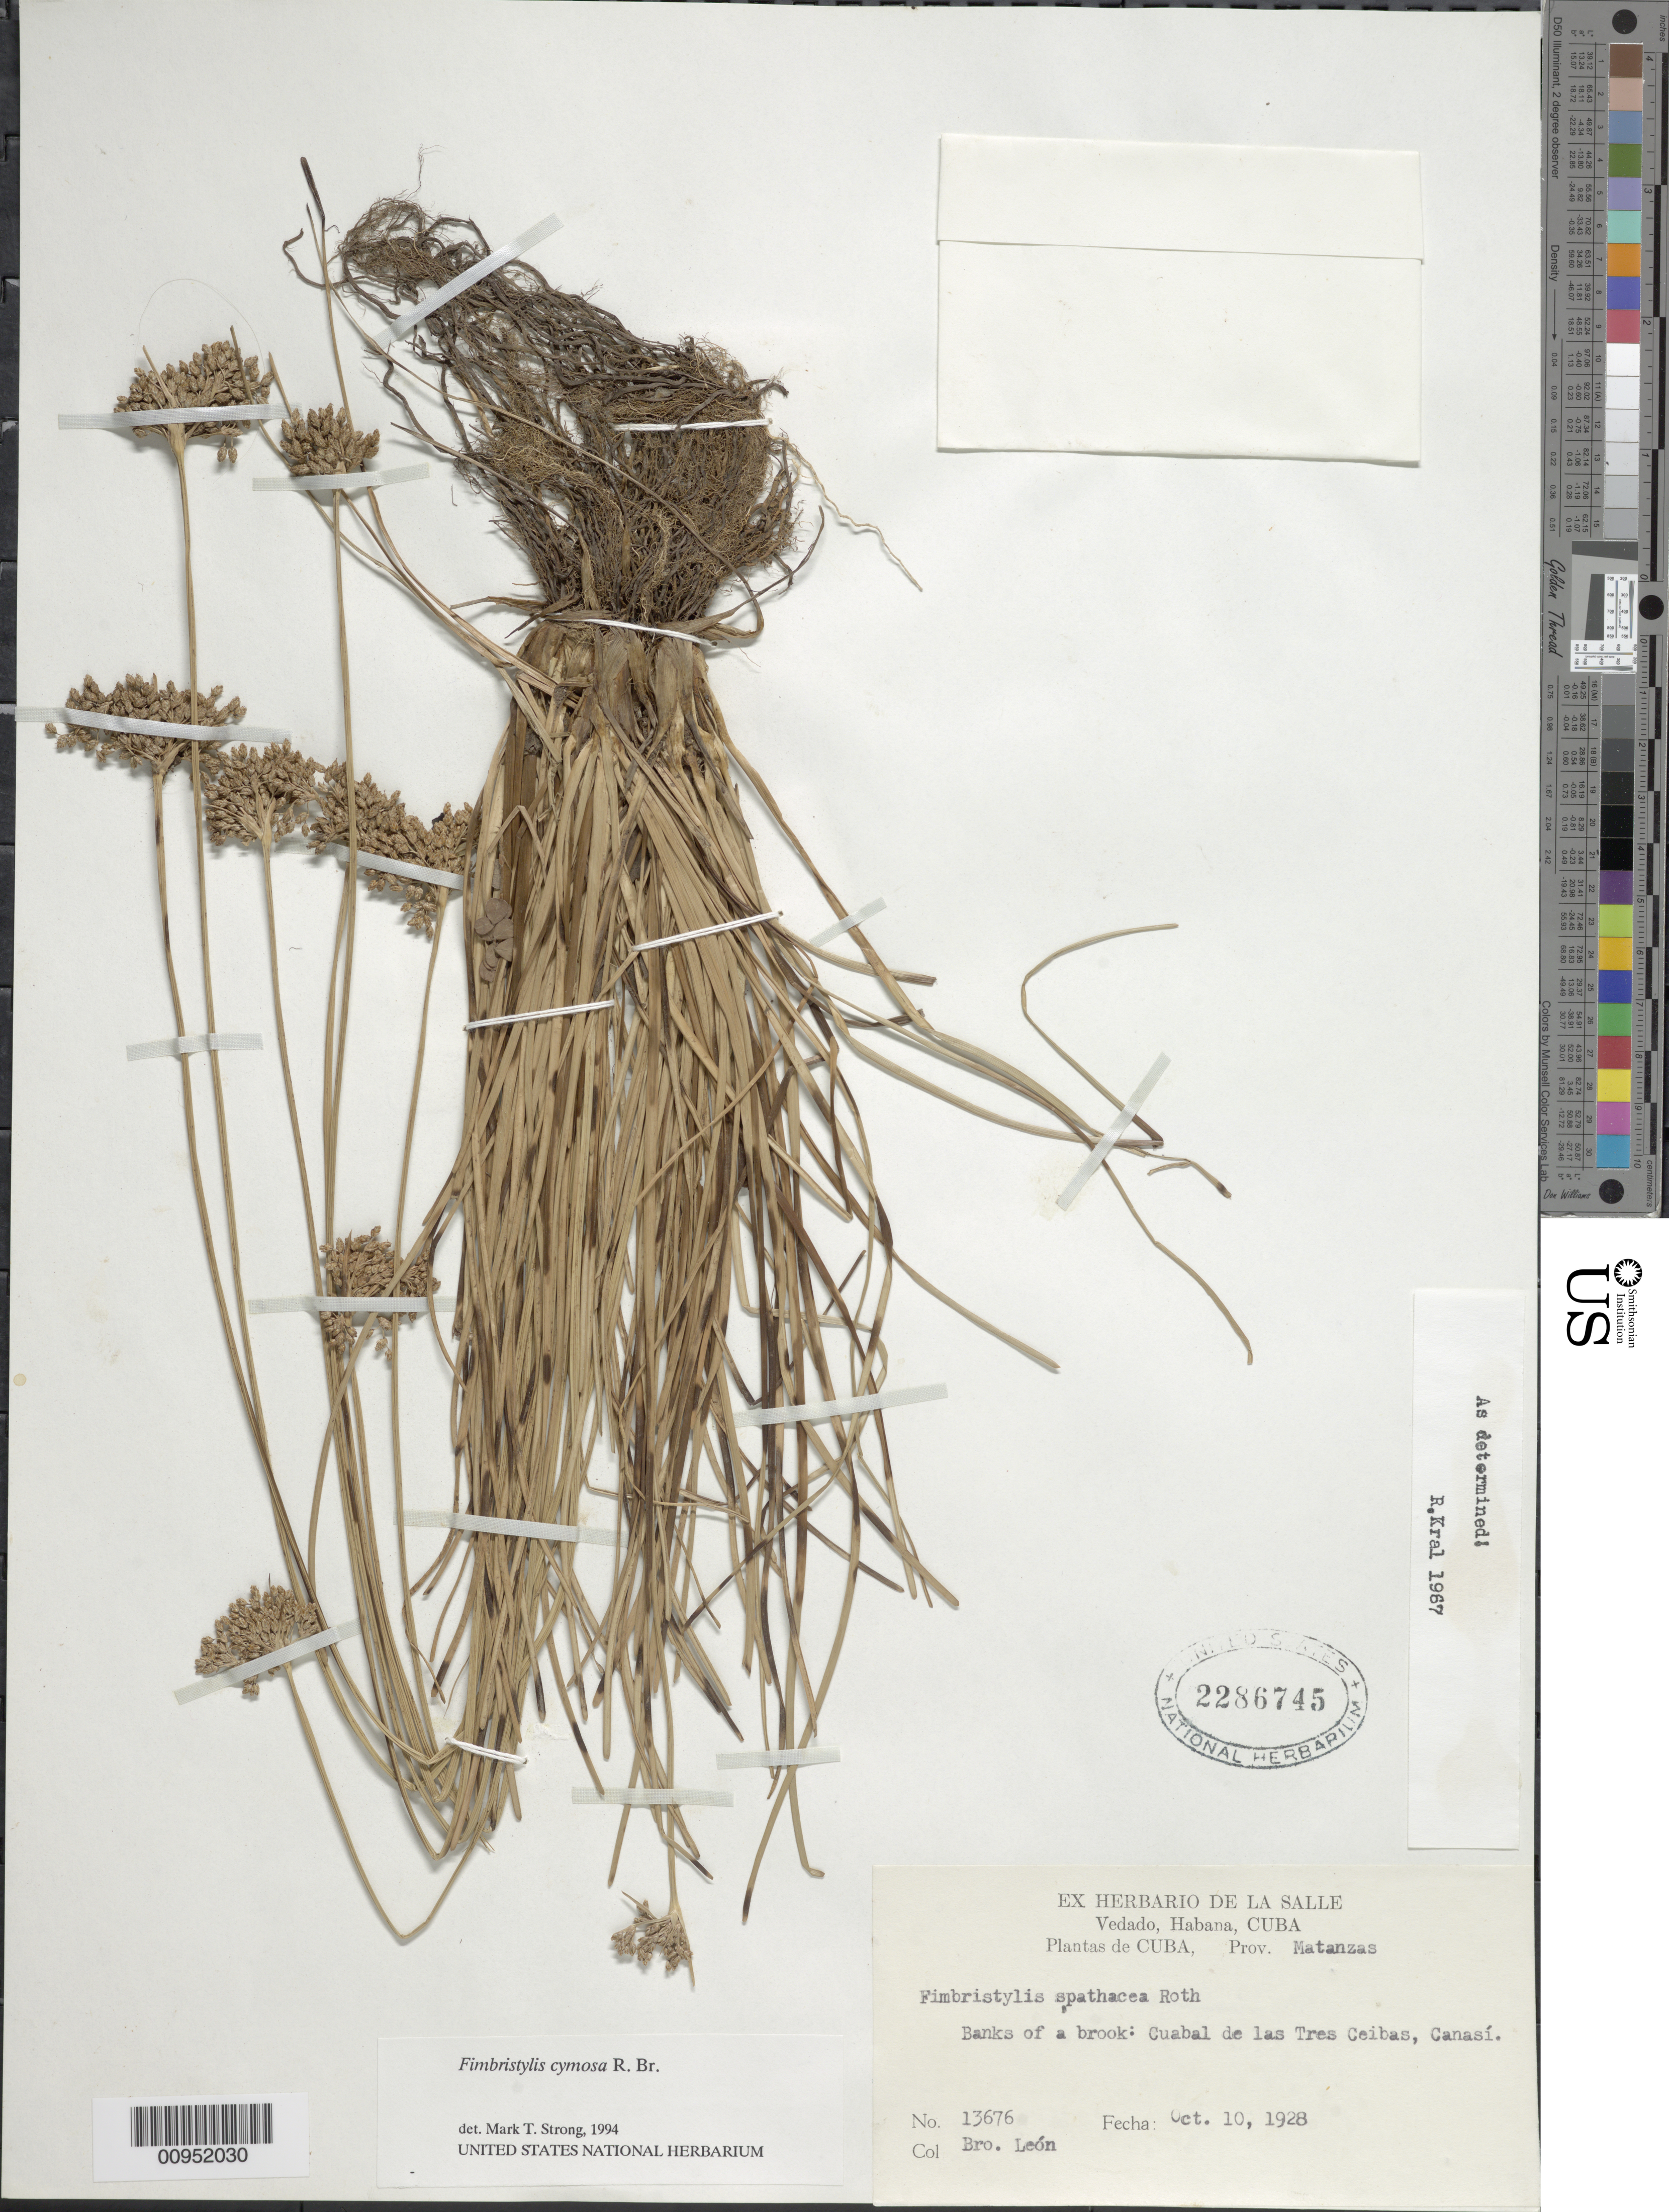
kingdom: Plantae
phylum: Tracheophyta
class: Liliopsida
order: Poales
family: Cyperaceae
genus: Fimbristylis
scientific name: Fimbristylis cymosa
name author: R. Br.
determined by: Strong, M. T., (US), Smithsonian Institution - National Museum of Natural History (UNITED STATES)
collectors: Bro. León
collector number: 13676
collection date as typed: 10 Oct 1928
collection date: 1928-10-10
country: Cuba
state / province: Matanzas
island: Cuba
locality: Brook, Cuabal de las Tres Ceibas, Canasí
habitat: Banks of a brook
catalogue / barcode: US 2286745